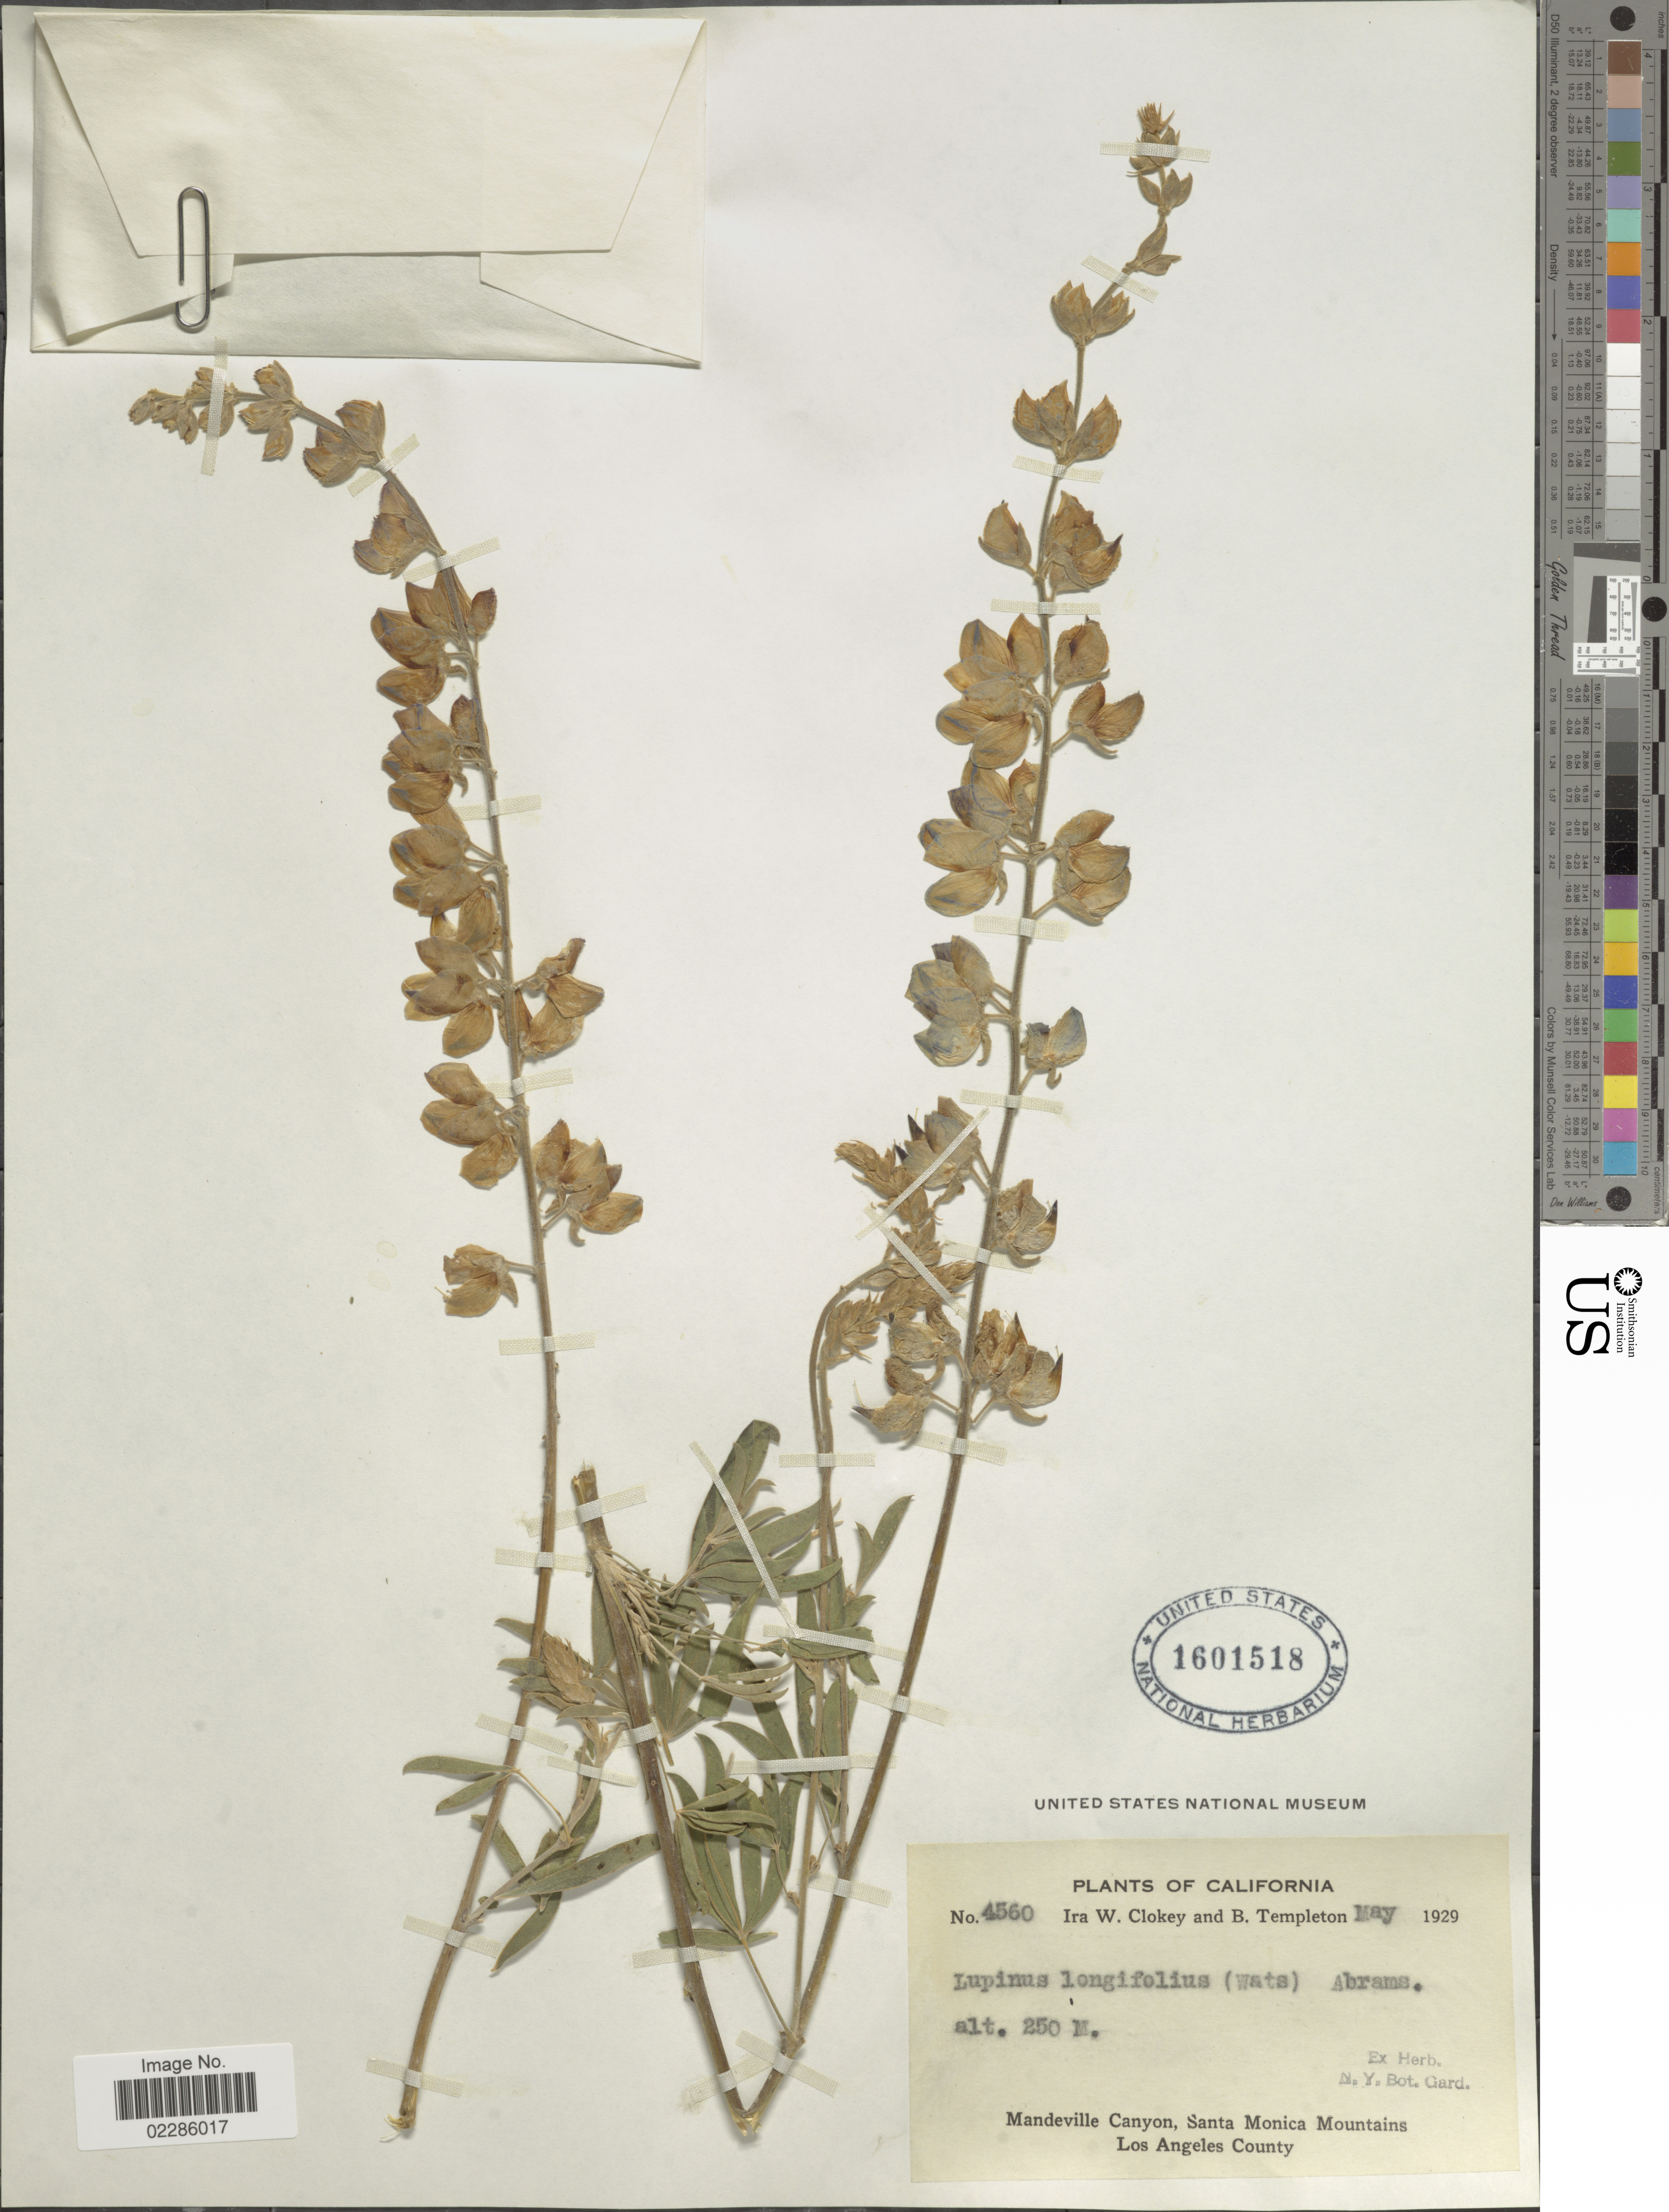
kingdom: Plantae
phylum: Tracheophyta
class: Magnoliopsida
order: Fabales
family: Fabaceae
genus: Lupinus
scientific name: Lupinus longifolius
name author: (S. Watson) Abrams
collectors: I. W. Clokey & B. Templeton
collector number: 4560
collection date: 1929-05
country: United States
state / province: California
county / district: Los Angeles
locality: Mandeville Canyon, Santa Monica Mountains, Los Angeles County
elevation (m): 250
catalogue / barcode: US 1601518